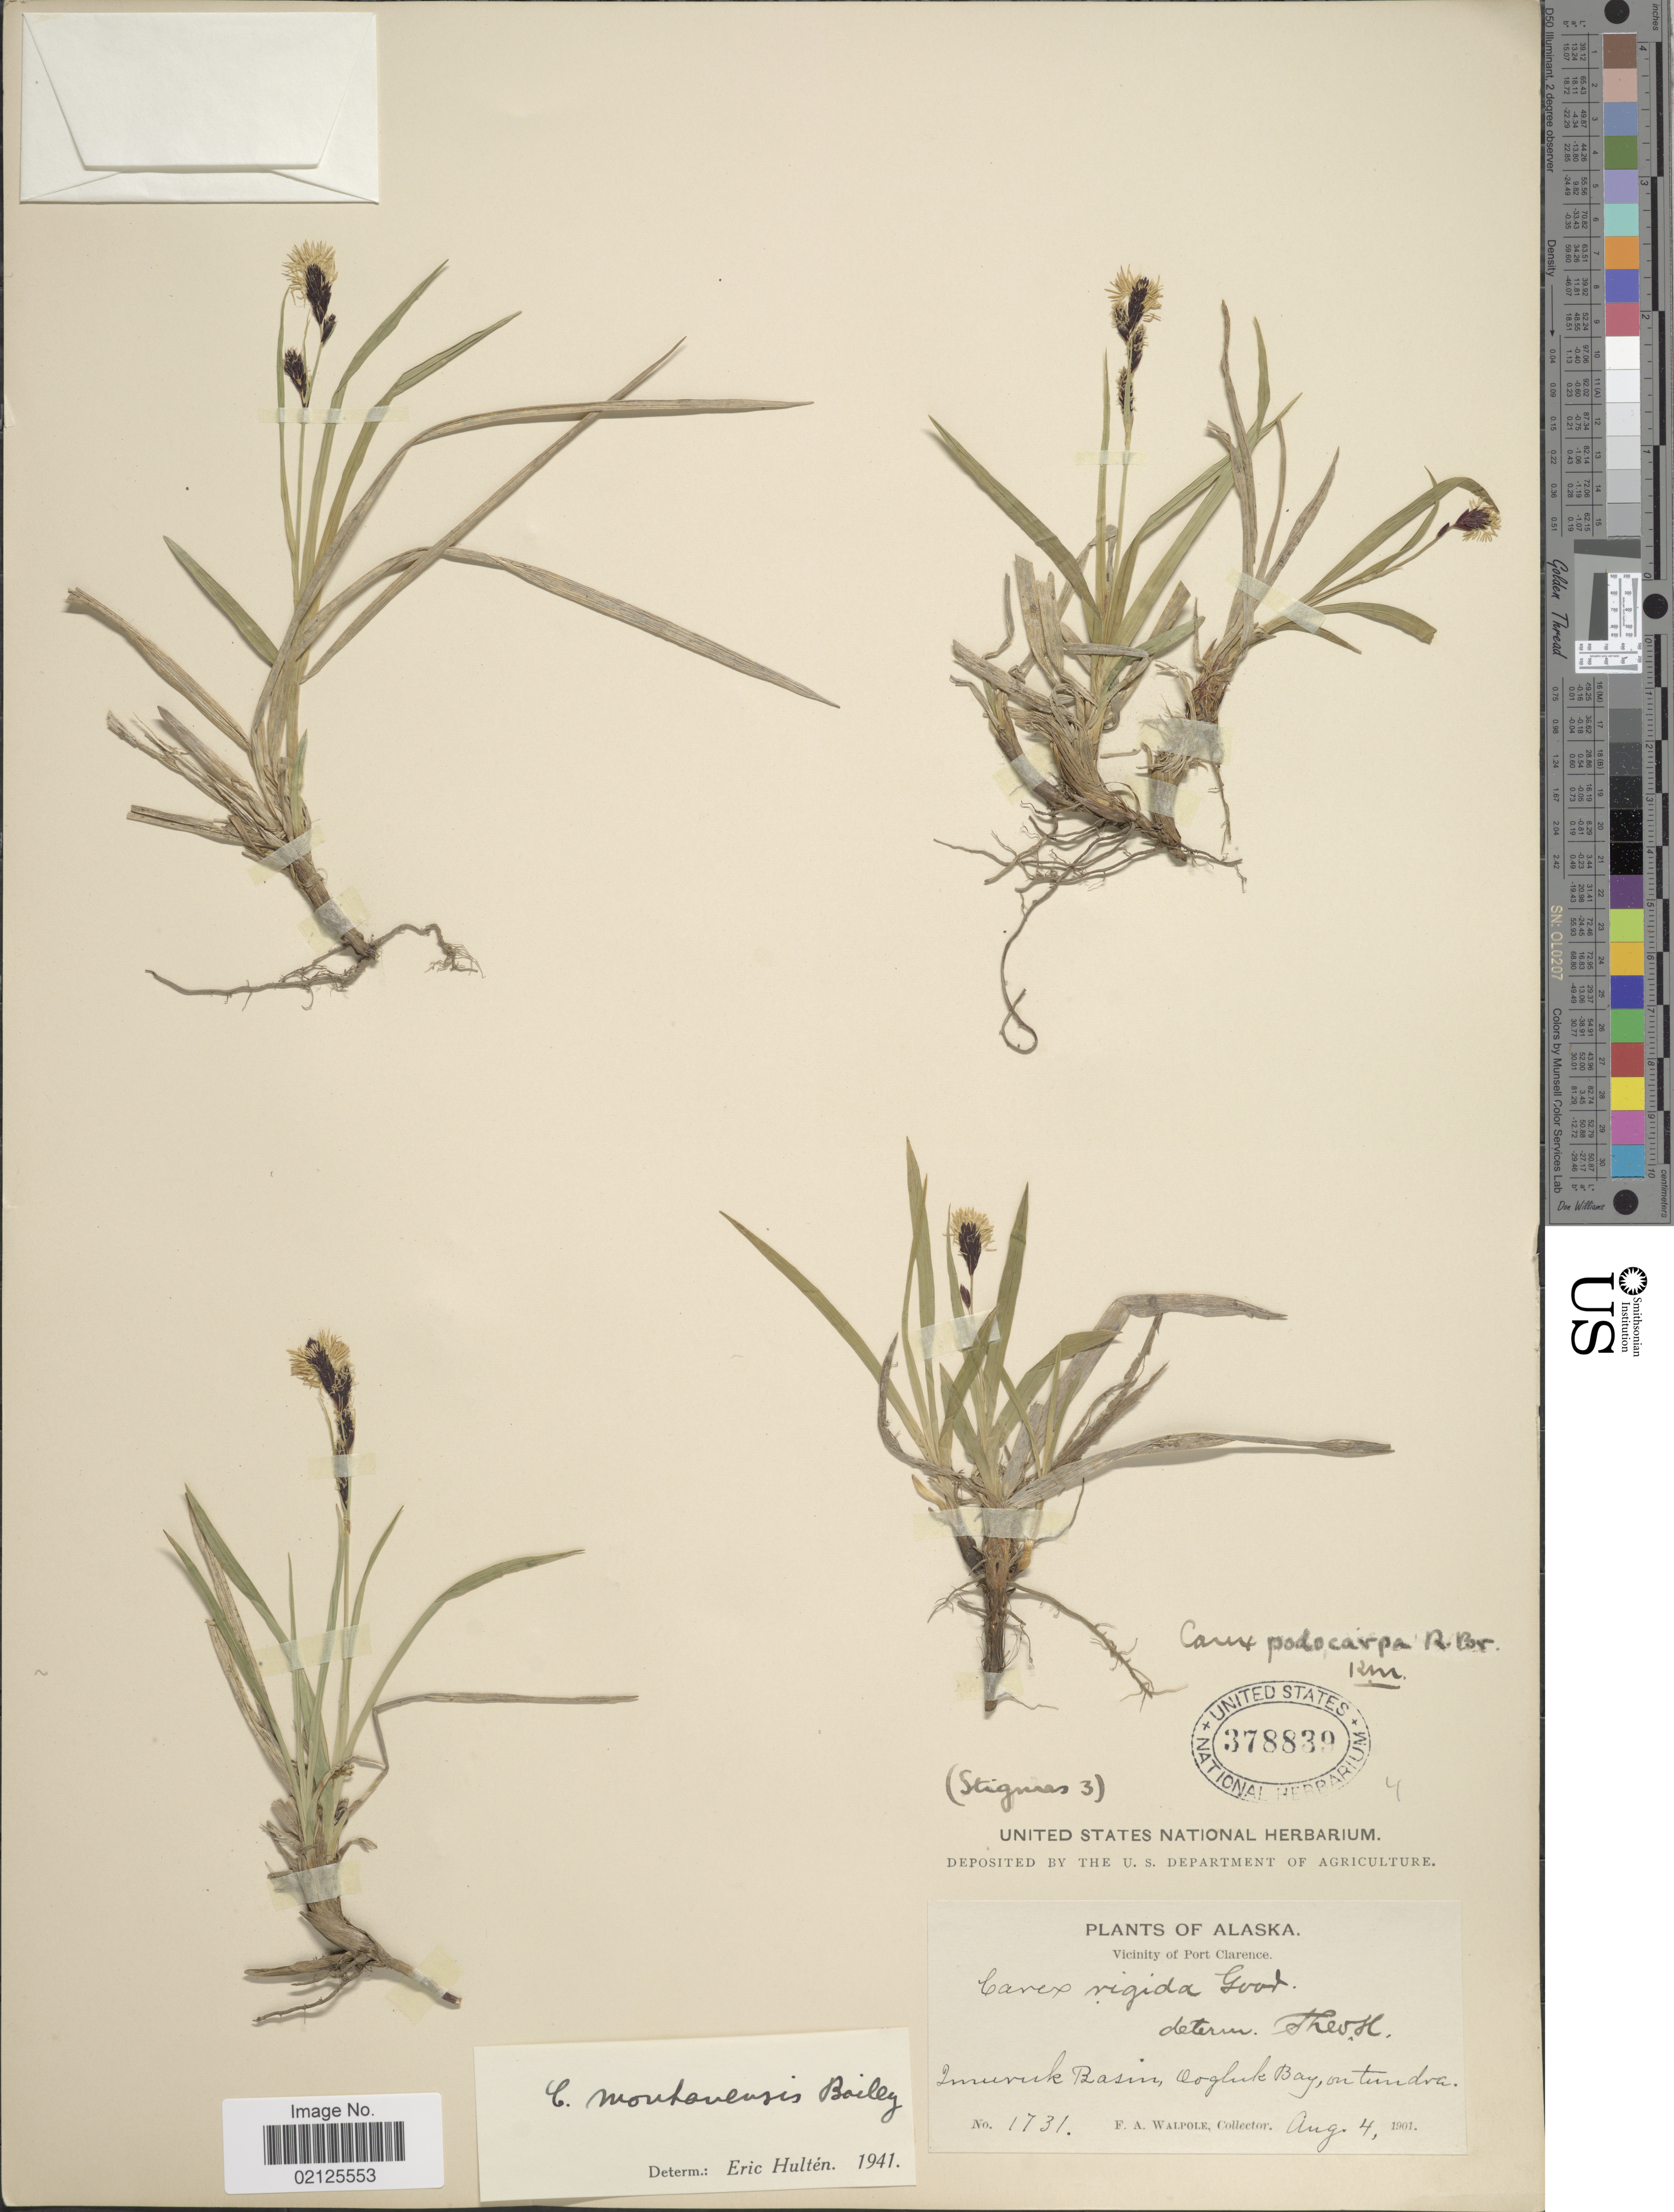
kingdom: Plantae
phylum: Tracheophyta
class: Liliopsida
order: Poales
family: Cyperaceae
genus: Carex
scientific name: Carex podocarpa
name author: R. Br.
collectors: F. Walpole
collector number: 1731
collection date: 1901-08-04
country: United States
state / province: Alaska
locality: Vicinity of Port Clarence, Imuruk Basin, Oogluk Bay, on tundra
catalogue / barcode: US 378839